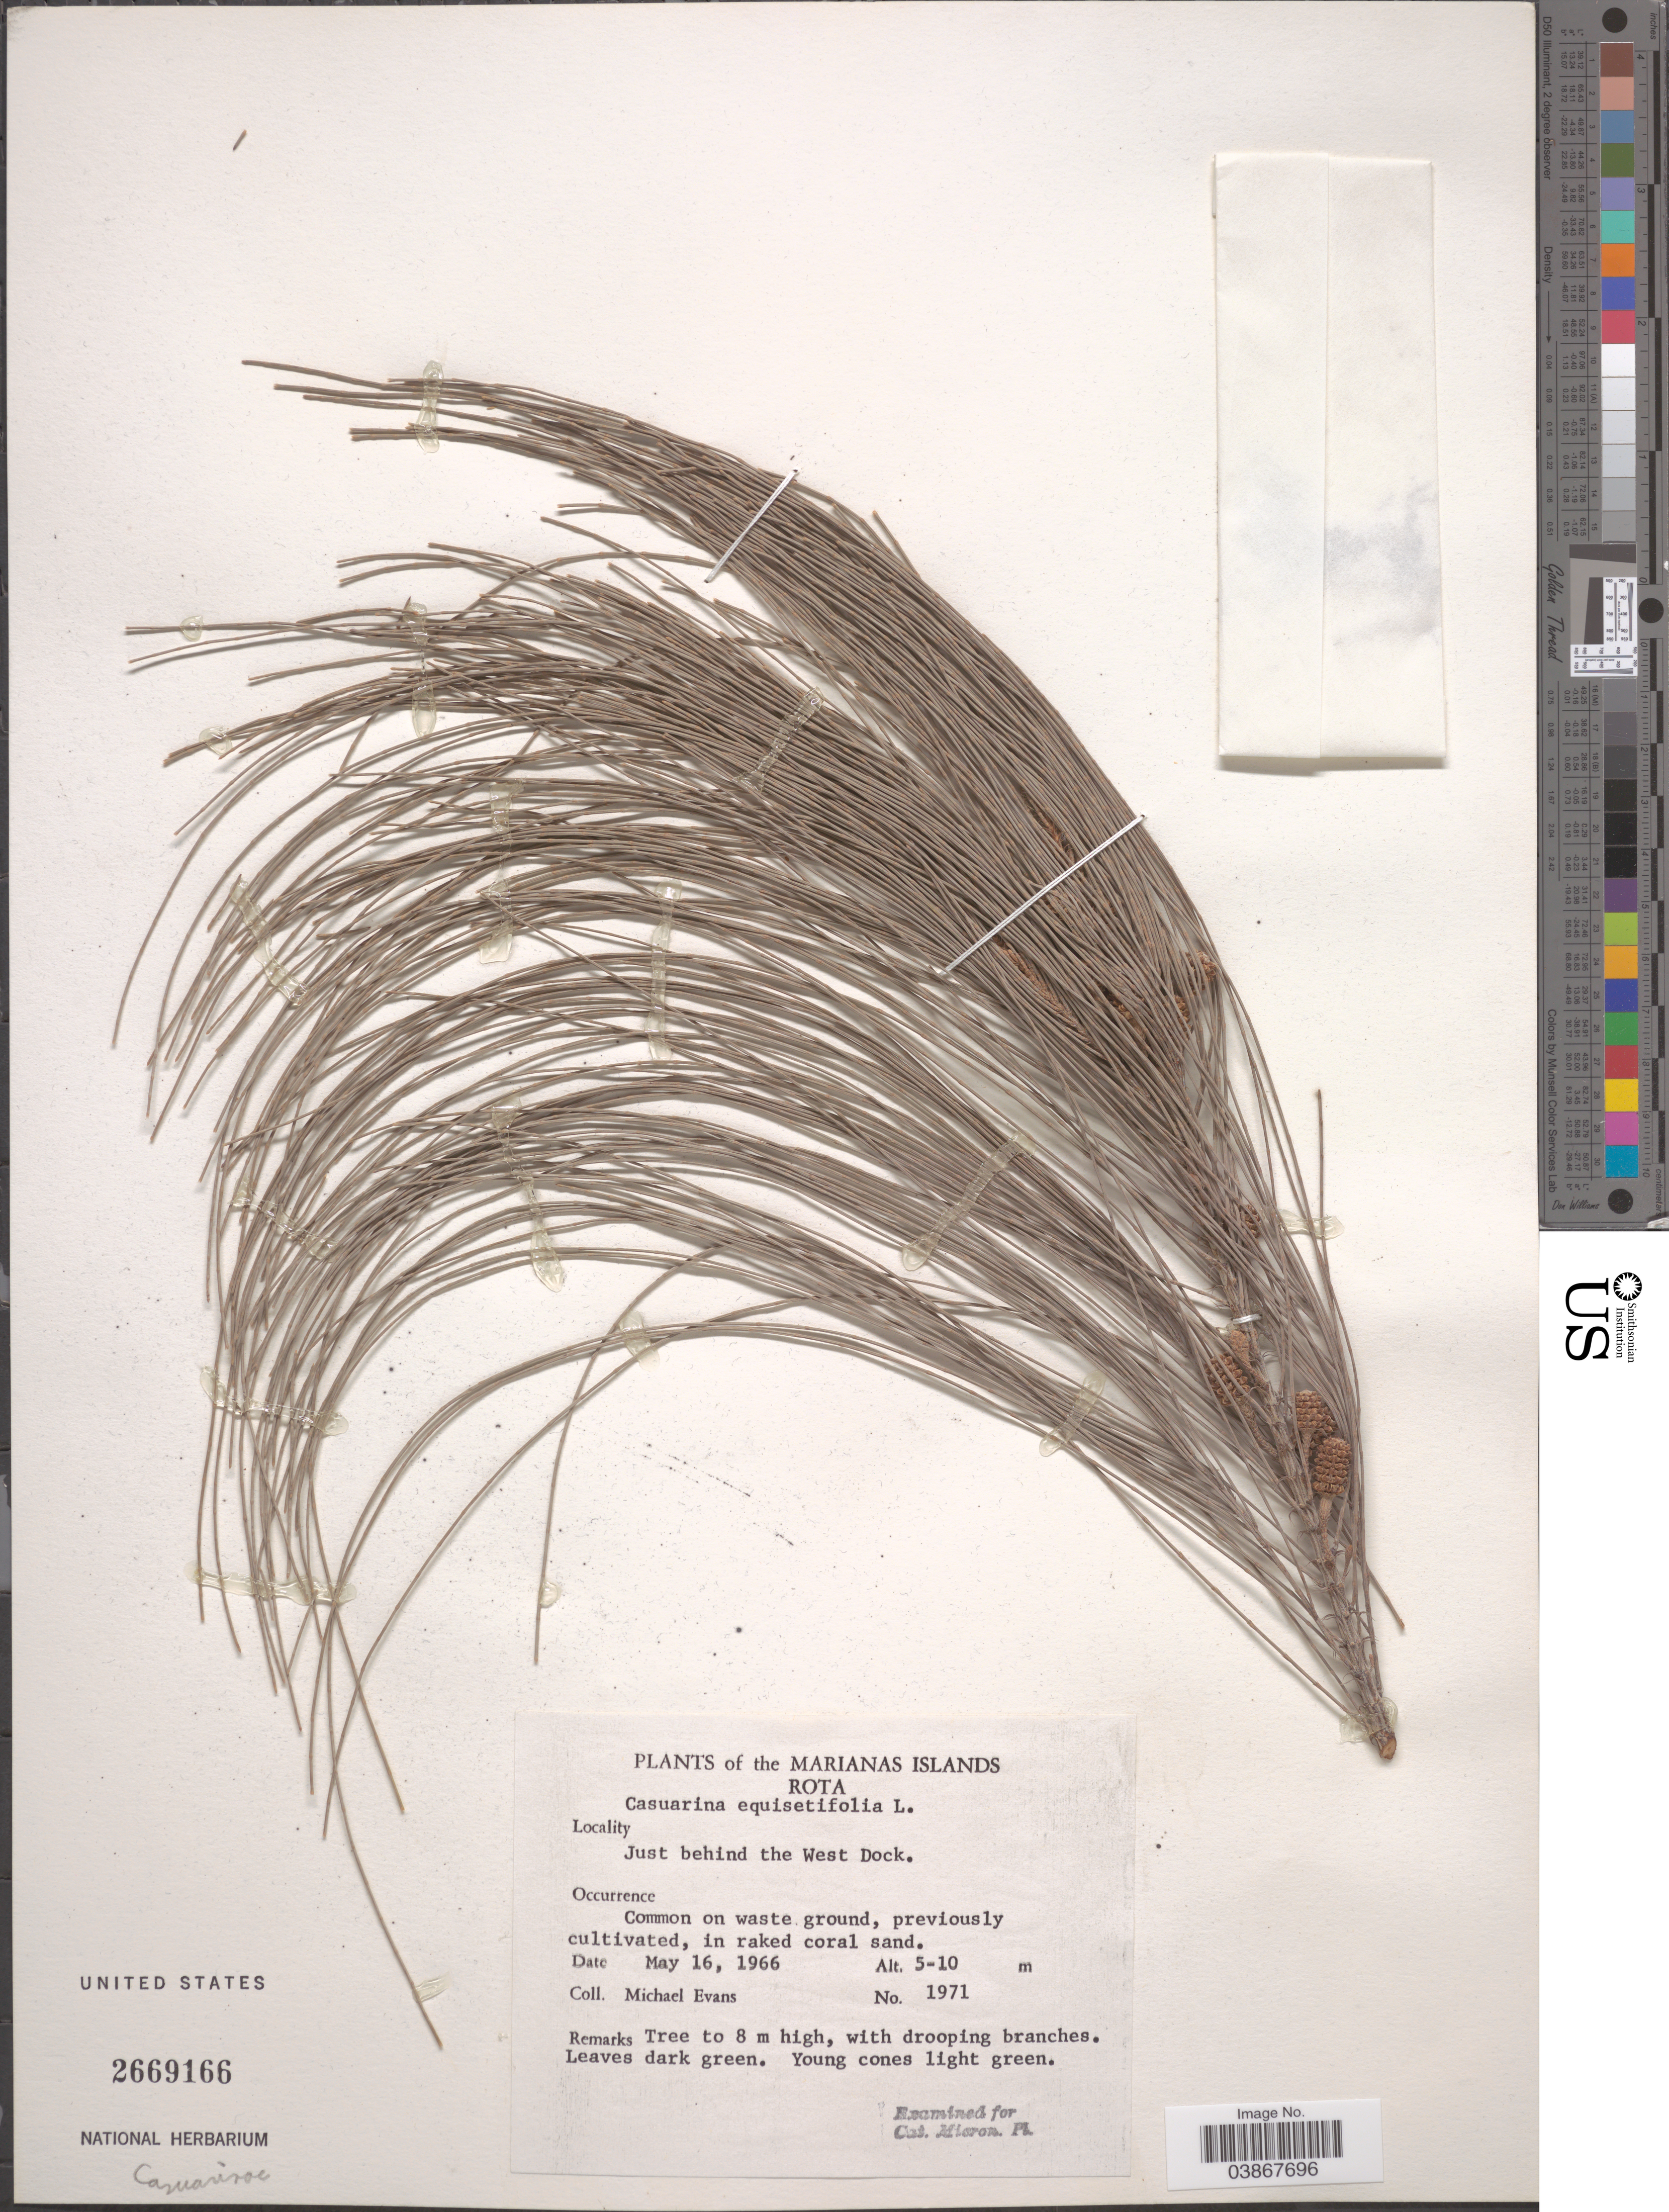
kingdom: Plantae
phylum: Tracheophyta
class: Magnoliopsida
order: Fagales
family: Casuarinaceae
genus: Casuarina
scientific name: Casuarina equisetifolia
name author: L.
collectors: M. Evans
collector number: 1971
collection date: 1966-05-16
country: Northern Mariana Islands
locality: Marianas Islands. Rota. Just behind the West Dock.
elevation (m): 5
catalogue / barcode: US 2669166